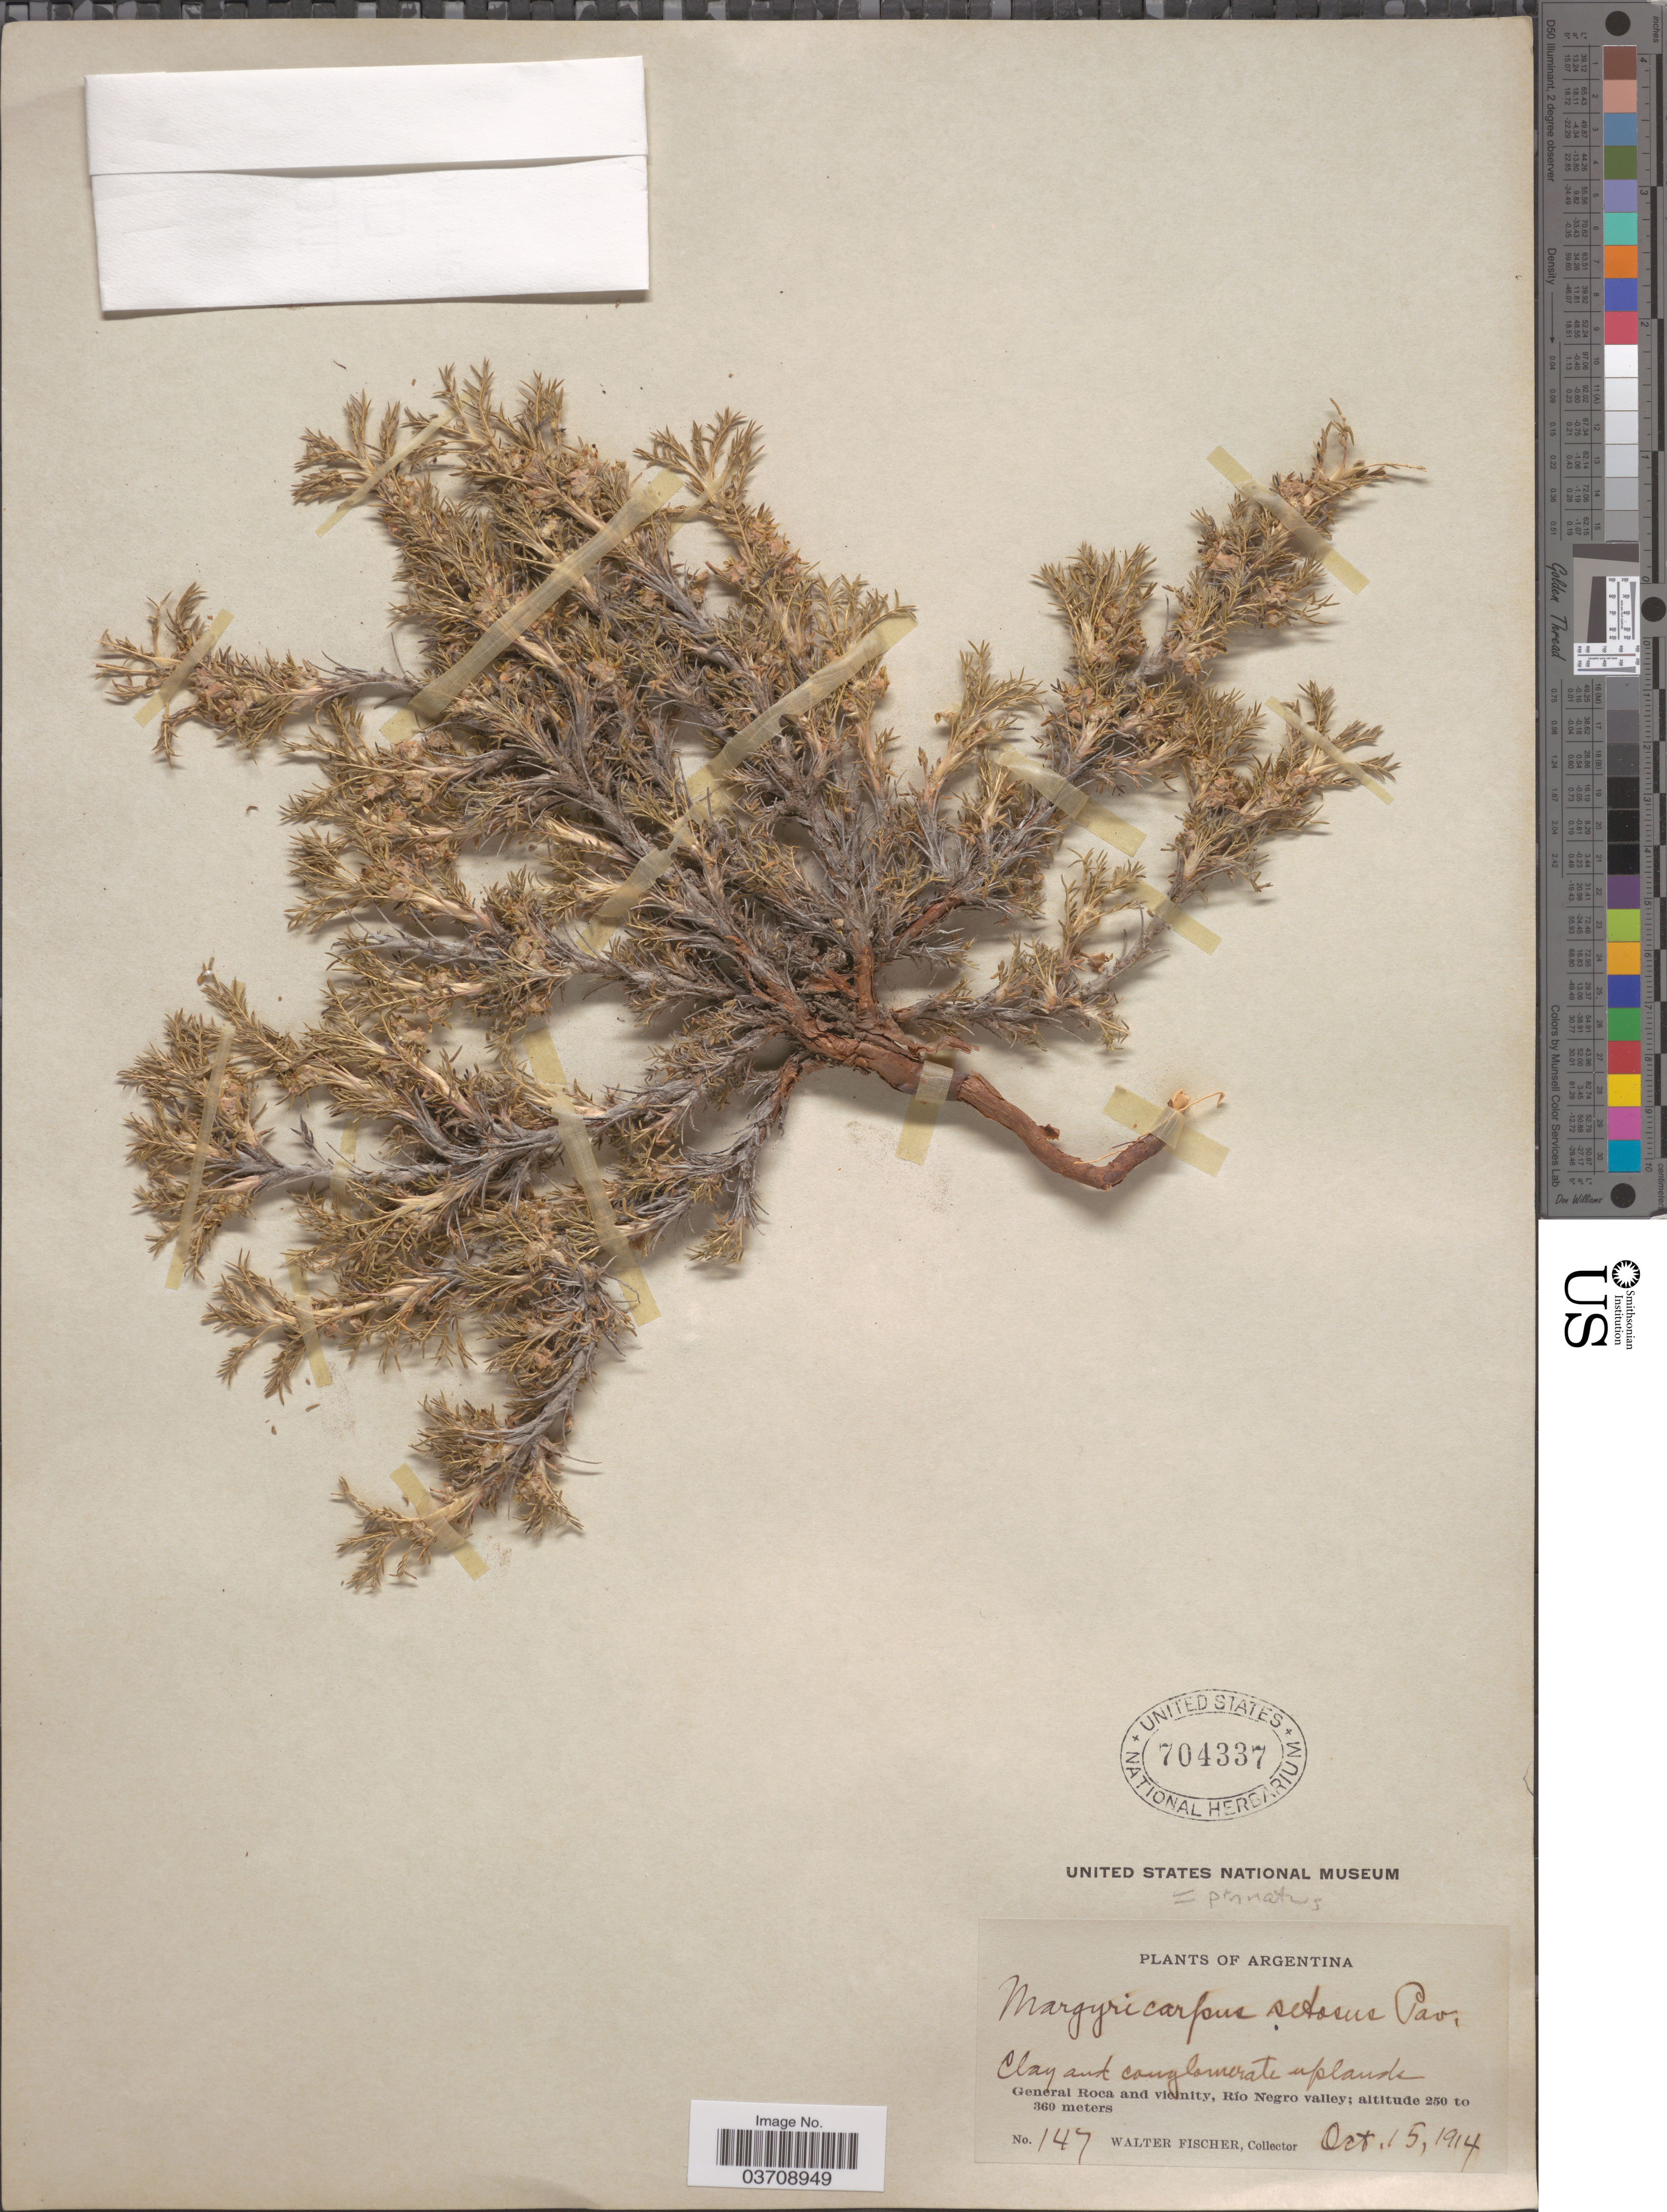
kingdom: Plantae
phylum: Tracheophyta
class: Magnoliopsida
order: Rosales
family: Rosaceae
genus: Margyricarpus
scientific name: Margyricarpus pinnatus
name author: (Lam.) Kuntze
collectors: W. Fischer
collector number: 147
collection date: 1914-10-15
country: Argentina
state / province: Rio Negro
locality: General Roca and vicinity, Río Negro valley.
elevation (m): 250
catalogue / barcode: US 704337